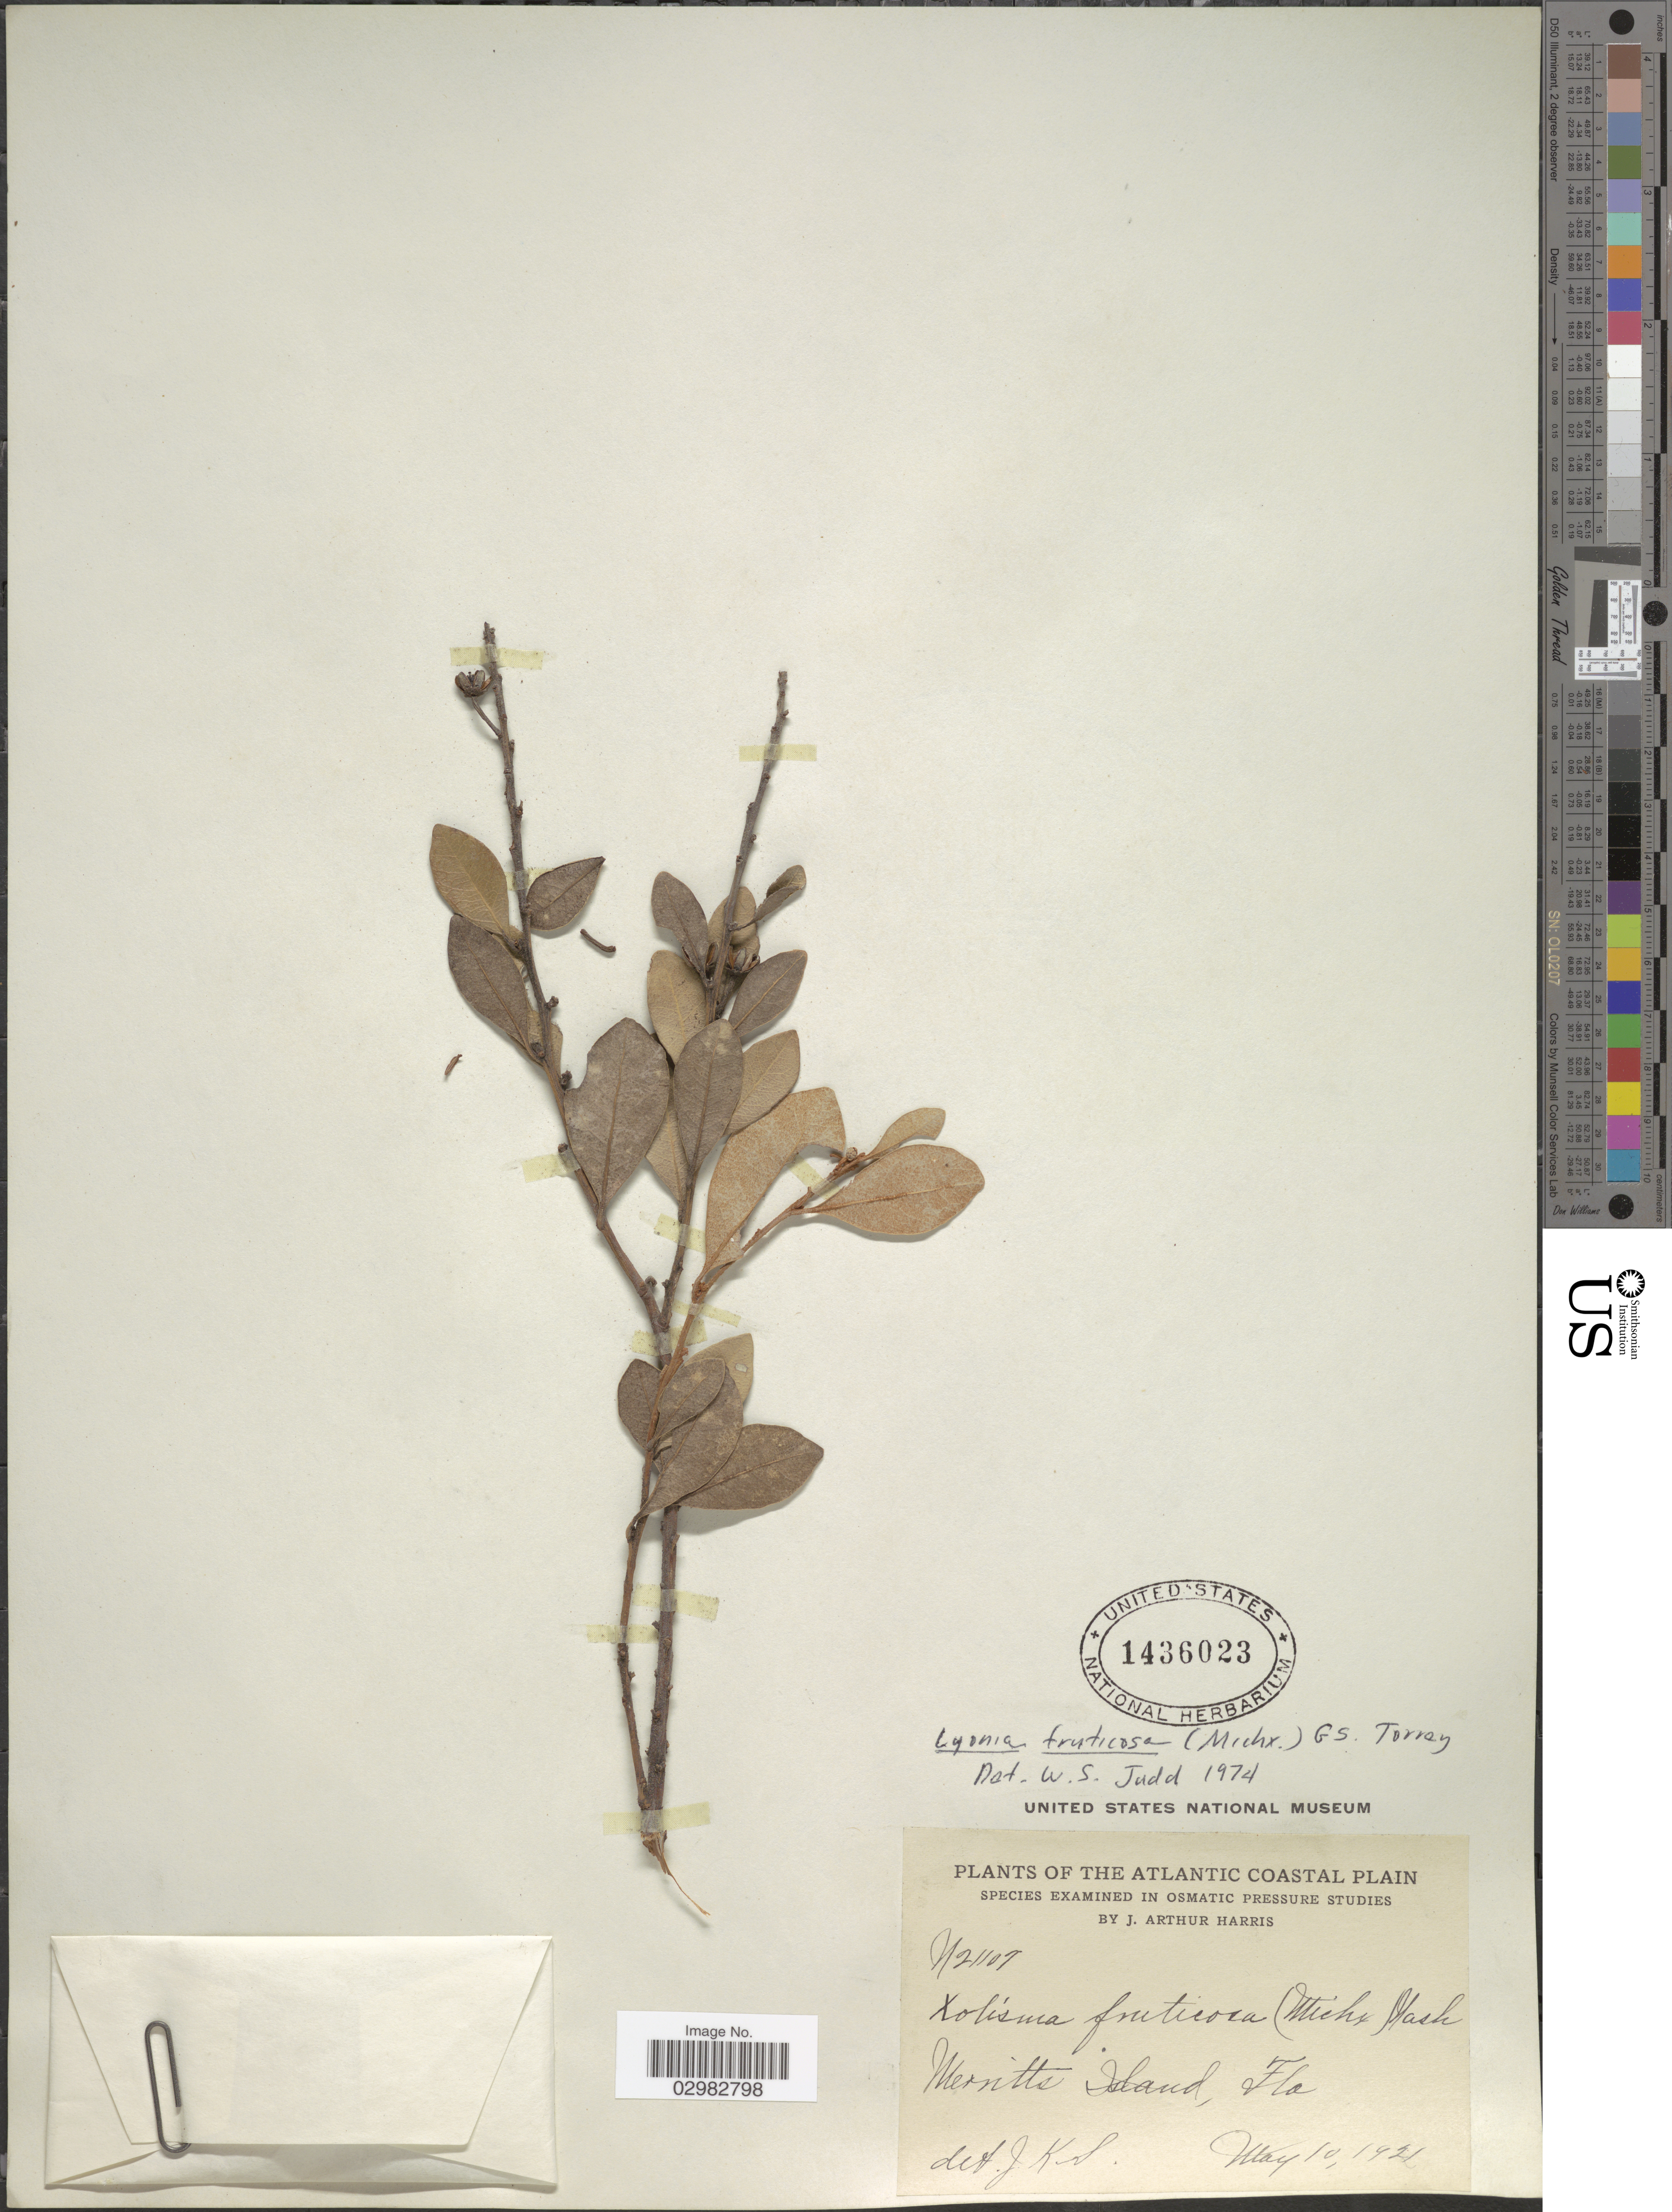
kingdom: Plantae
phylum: Tracheophyta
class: Magnoliopsida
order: Ericales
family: Ericaceae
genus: Lyonia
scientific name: Lyonia fruticosa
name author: (Michx.) G.S. Torr.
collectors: J. A. Harris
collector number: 21107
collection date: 1921-05-10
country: United States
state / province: Florida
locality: Atlantic Coastal Plain, Meritts Island.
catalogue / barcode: US 1436023